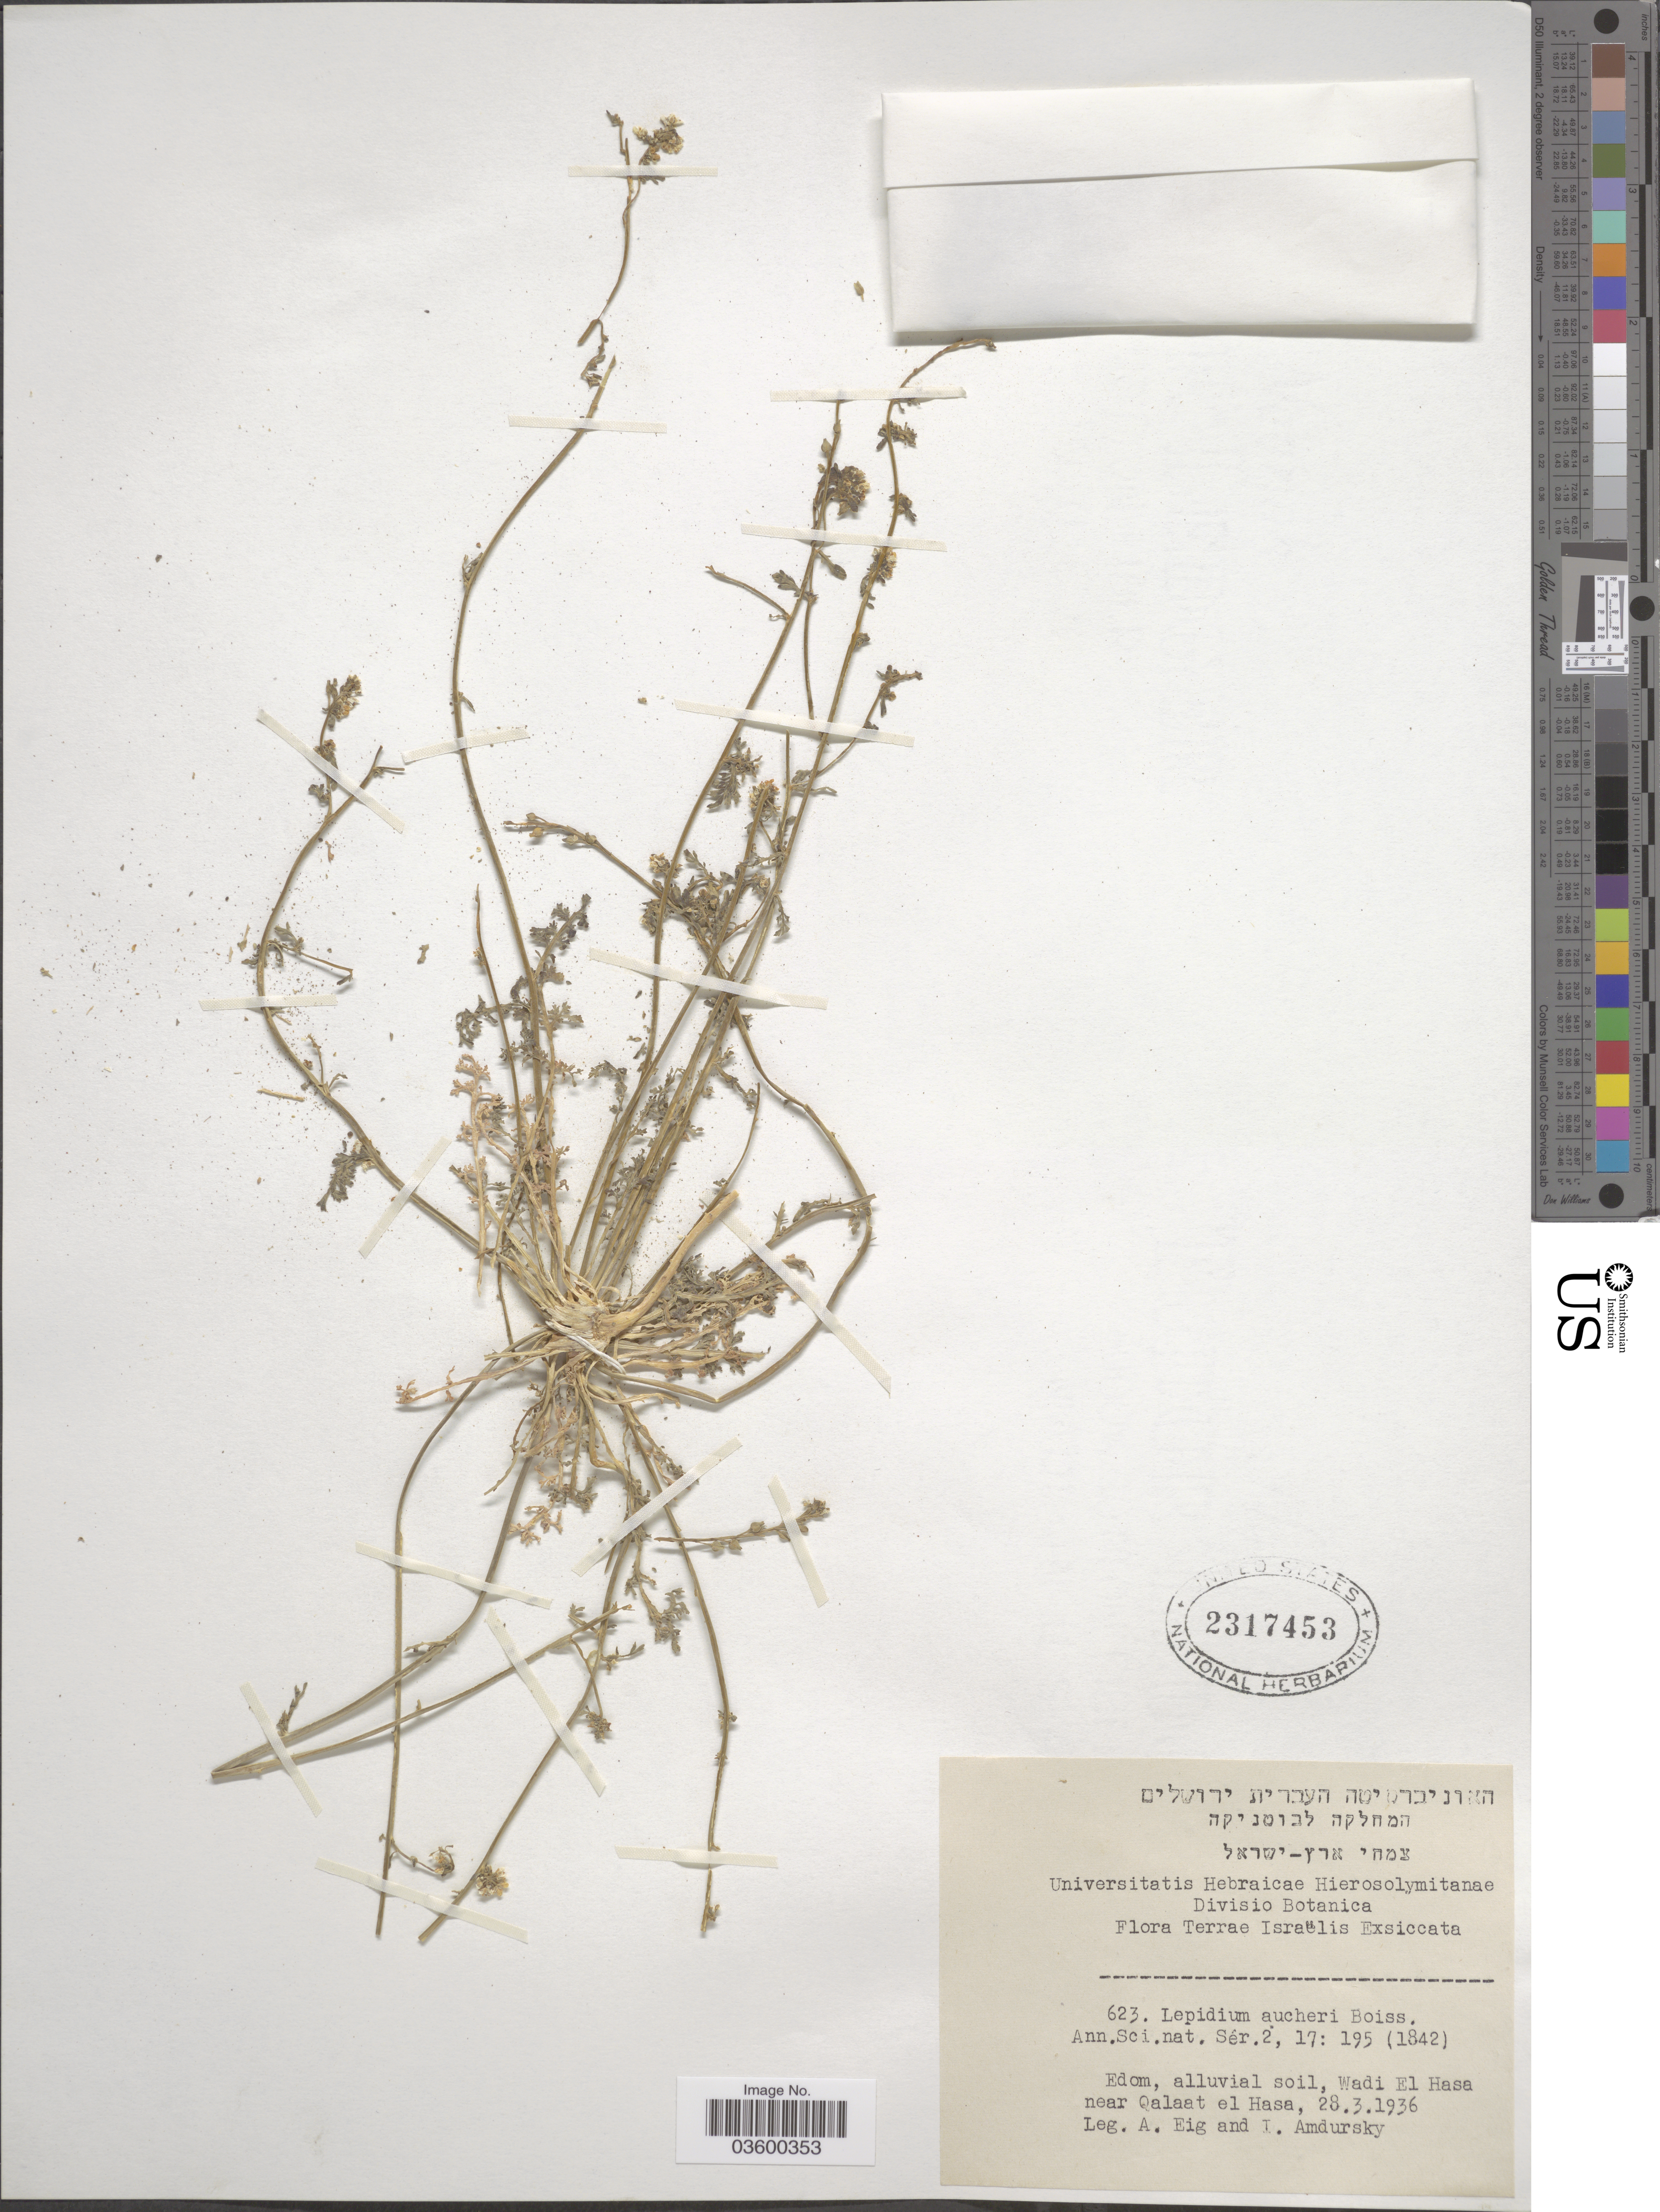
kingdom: Plantae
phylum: Tracheophyta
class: Magnoliopsida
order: Brassicales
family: Brassicaceae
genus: Lepidium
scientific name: Lepidium aucheri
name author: Boiss.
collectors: A. Eig & I. Amdursky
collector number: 623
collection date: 1936-03-28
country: Israel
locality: Terrae Israëlis. Edom, alluvial soil, Wadi El Hasa near Qalaat el Hasa.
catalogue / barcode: US 2317453